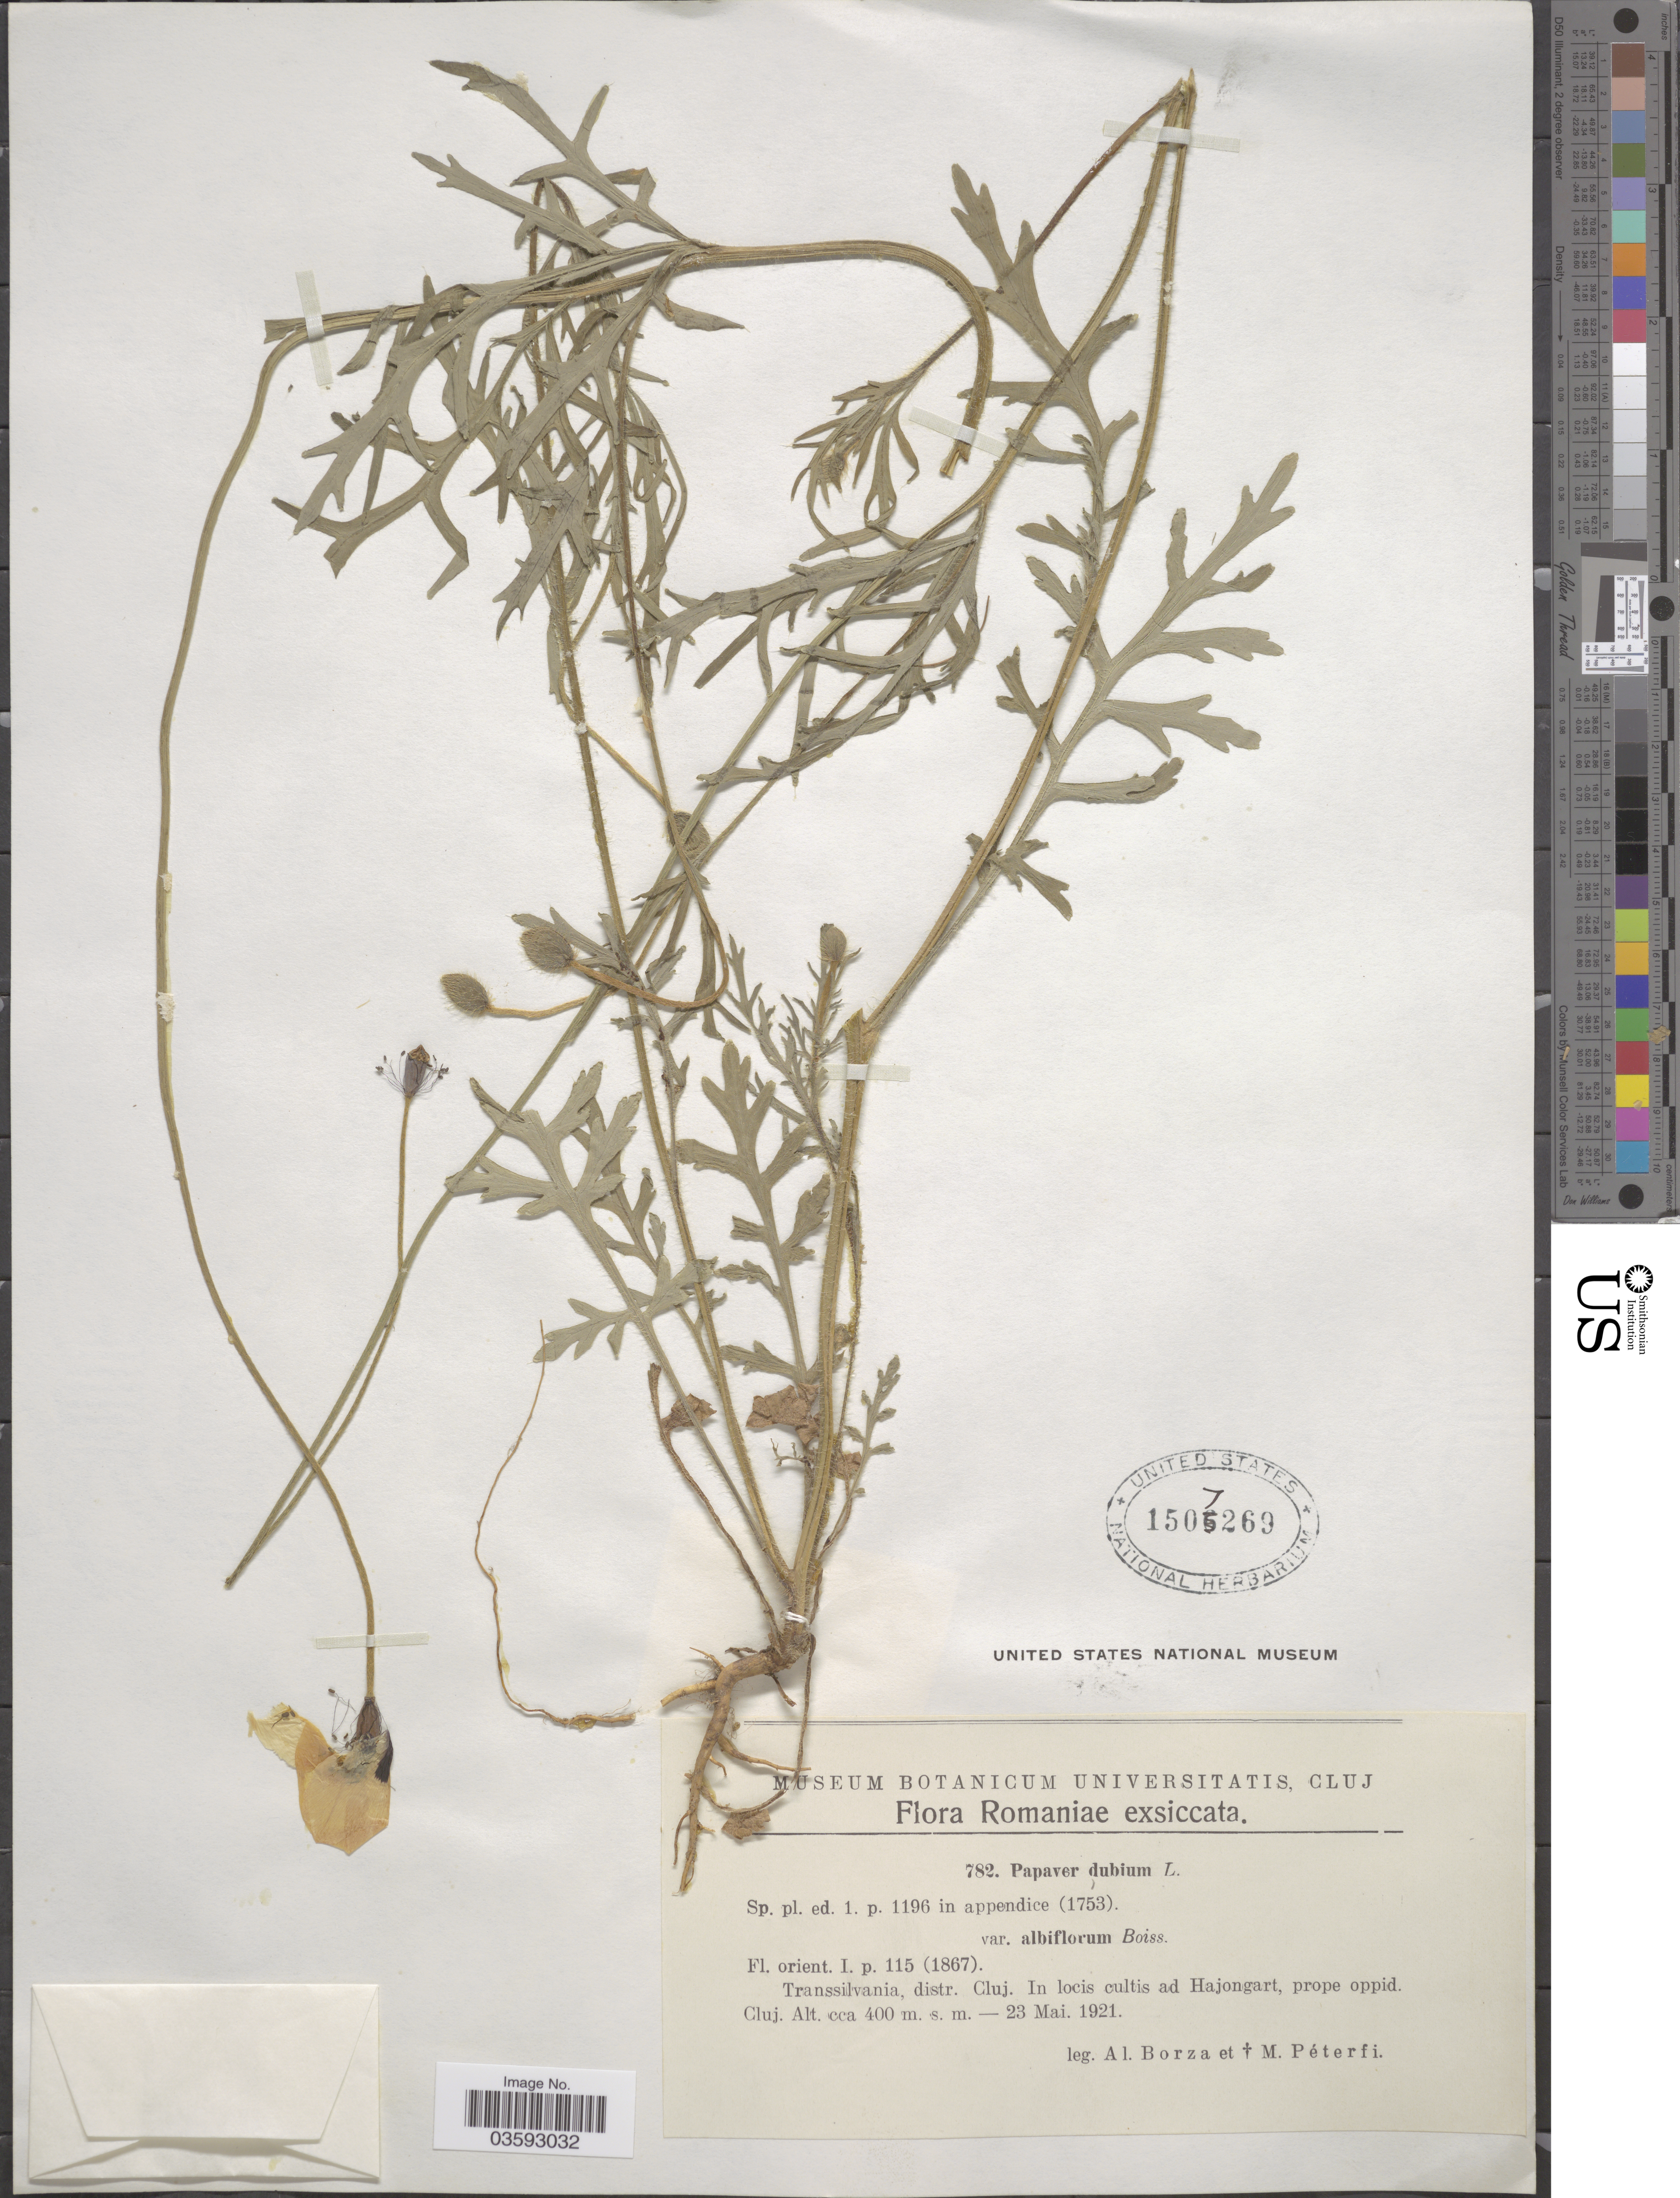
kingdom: Plantae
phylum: Tracheophyta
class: Magnoliopsida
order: Ranunculales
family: Papaveraceae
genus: Papaver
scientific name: Papaver dubium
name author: L.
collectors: A. Borza & M. Péterfi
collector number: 782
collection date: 1921-05-23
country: Romania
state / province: Cluj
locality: Transsilvania, distr. Cluj. In locis cultis ad Hajongart, prope oppid.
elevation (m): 400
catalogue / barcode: US 1507269